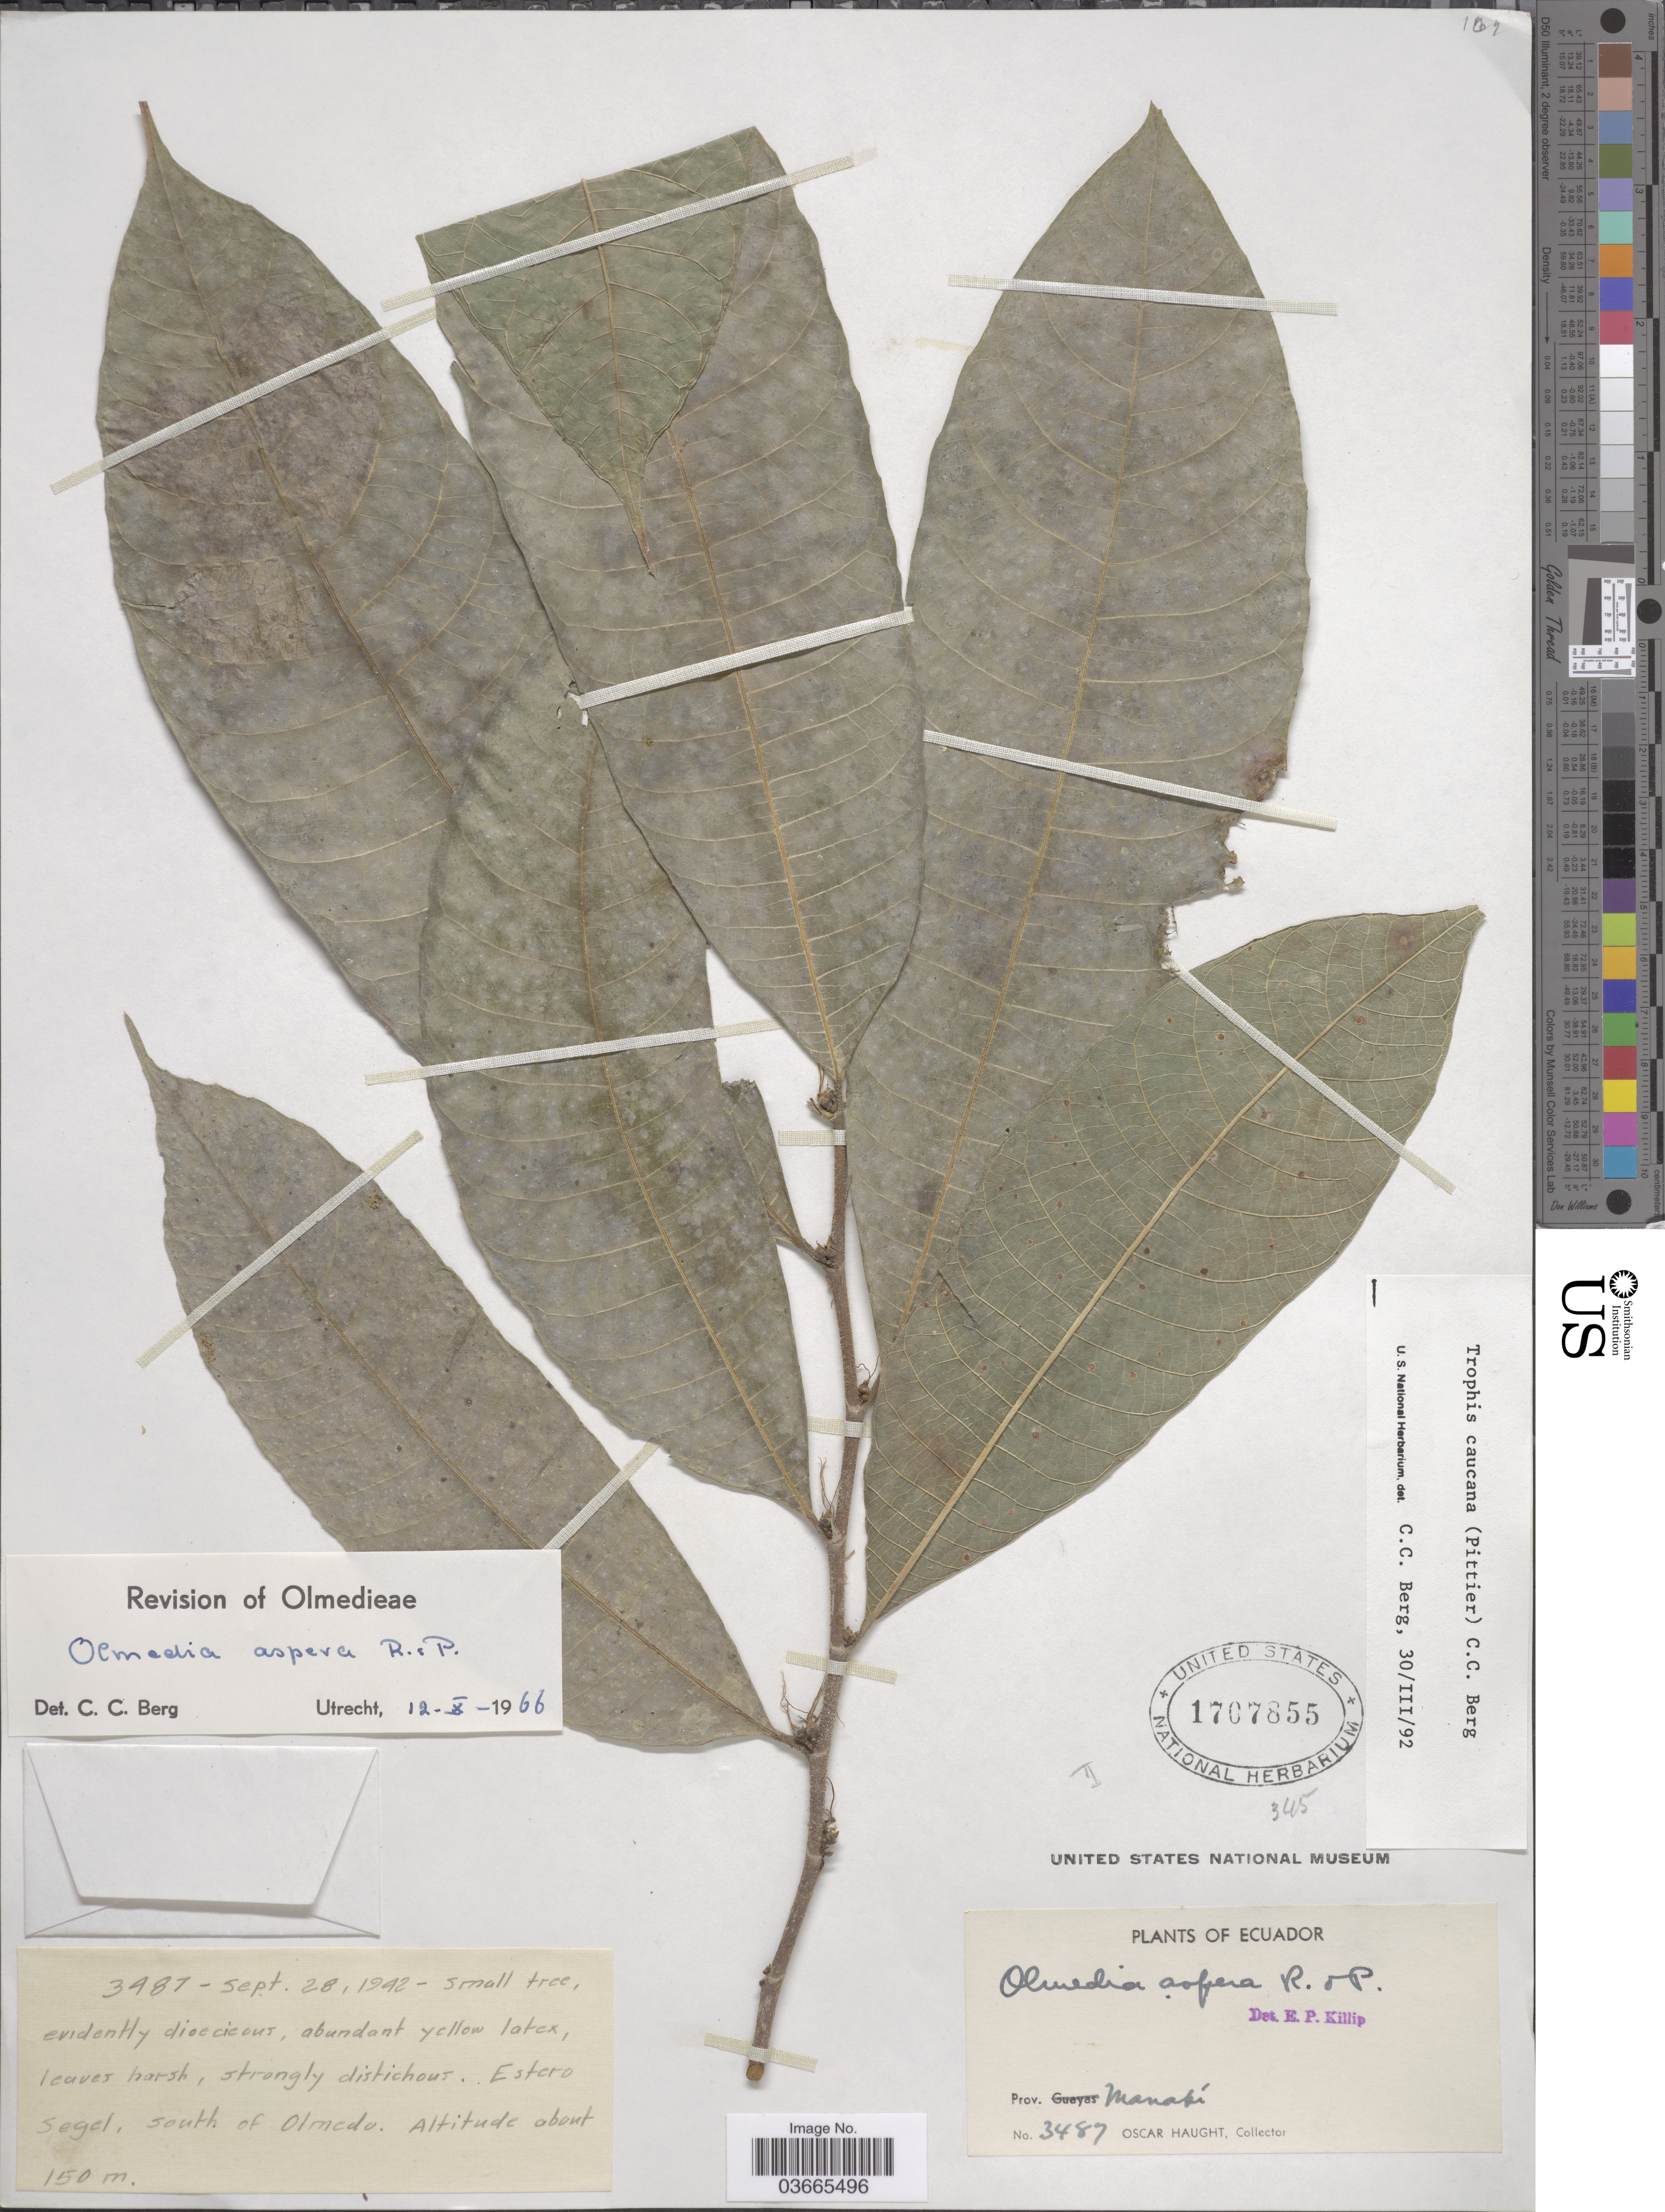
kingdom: Plantae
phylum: Tracheophyta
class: Magnoliopsida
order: Rosales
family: Moraceae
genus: Olmedia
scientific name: Olmedia aspera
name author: Ruiz & Pav.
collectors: O. L. Haught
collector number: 3487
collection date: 1942-09-28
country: Ecuador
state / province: Manabí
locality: Estero Segel, South of Olmedo.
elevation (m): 150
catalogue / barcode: US 1707855